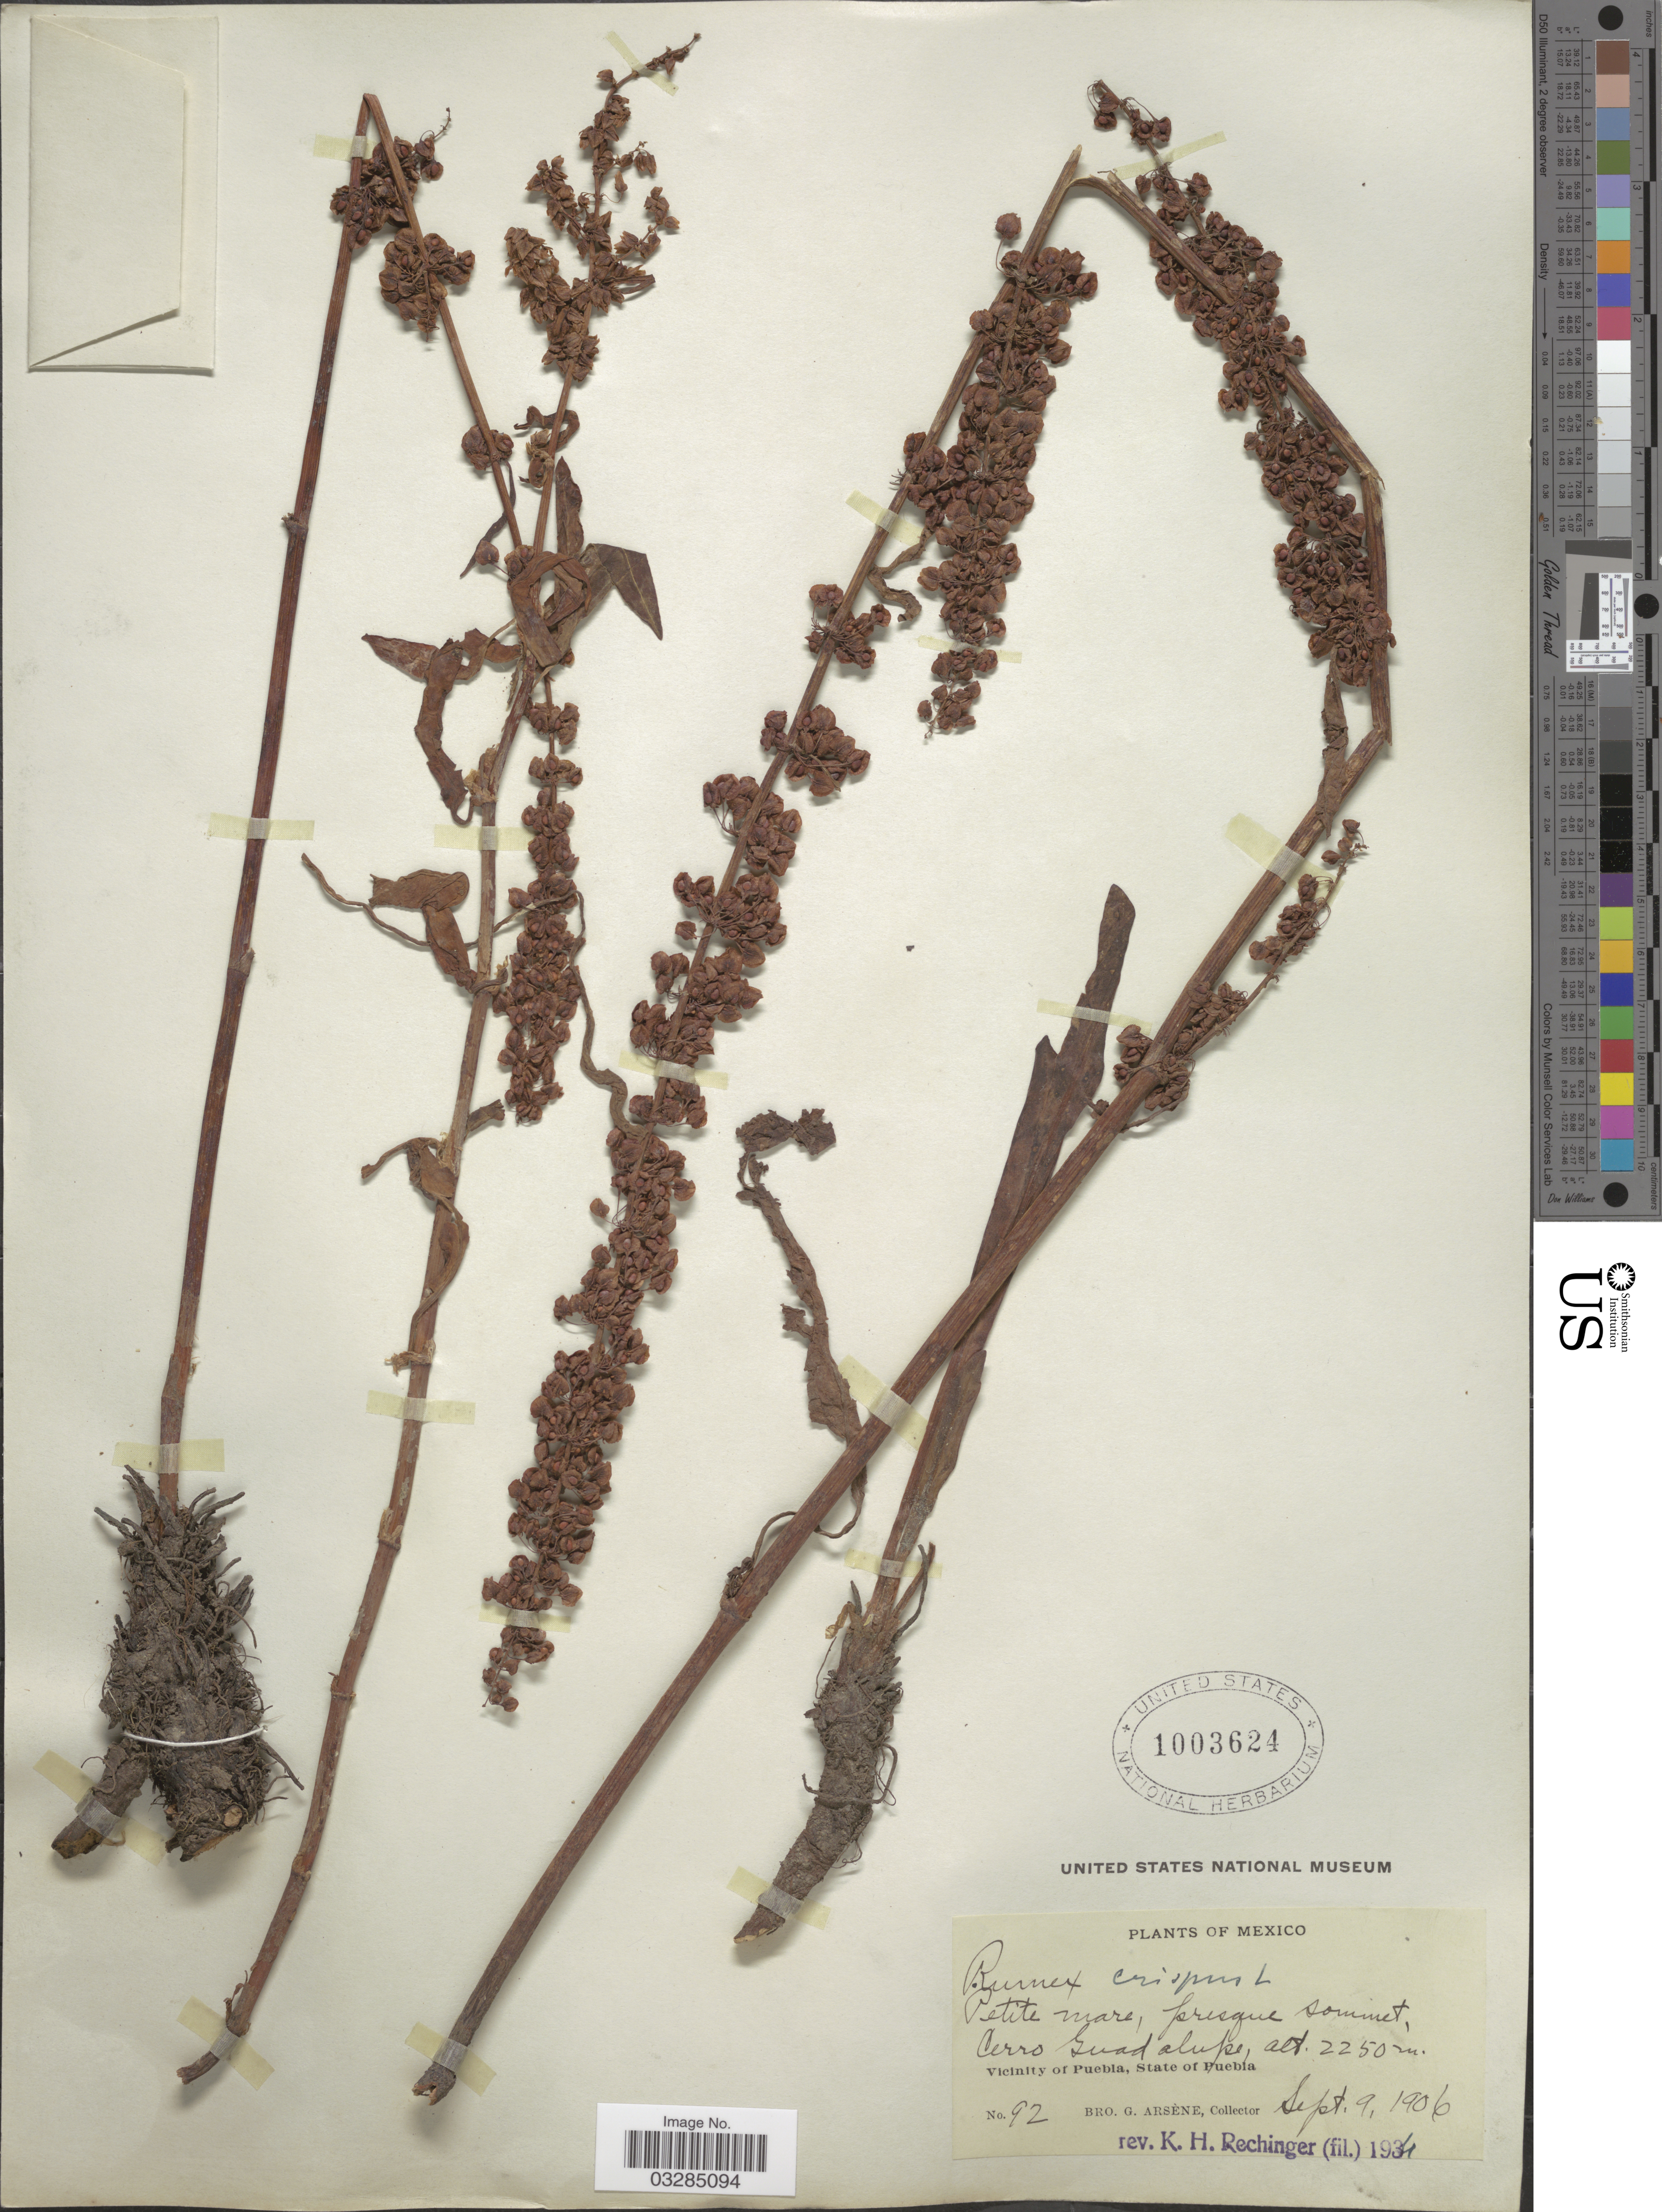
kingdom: Plantae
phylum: Tracheophyta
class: Magnoliopsida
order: Caryophyllales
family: Polygonaceae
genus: Rumex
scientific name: Rumex crispus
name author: L.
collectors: Bro. G. Arsène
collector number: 92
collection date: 1906-09-09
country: Mexico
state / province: Puebla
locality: Cerro Guadalupe. Vicinity of Puebla.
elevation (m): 2250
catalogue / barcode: US 1003624